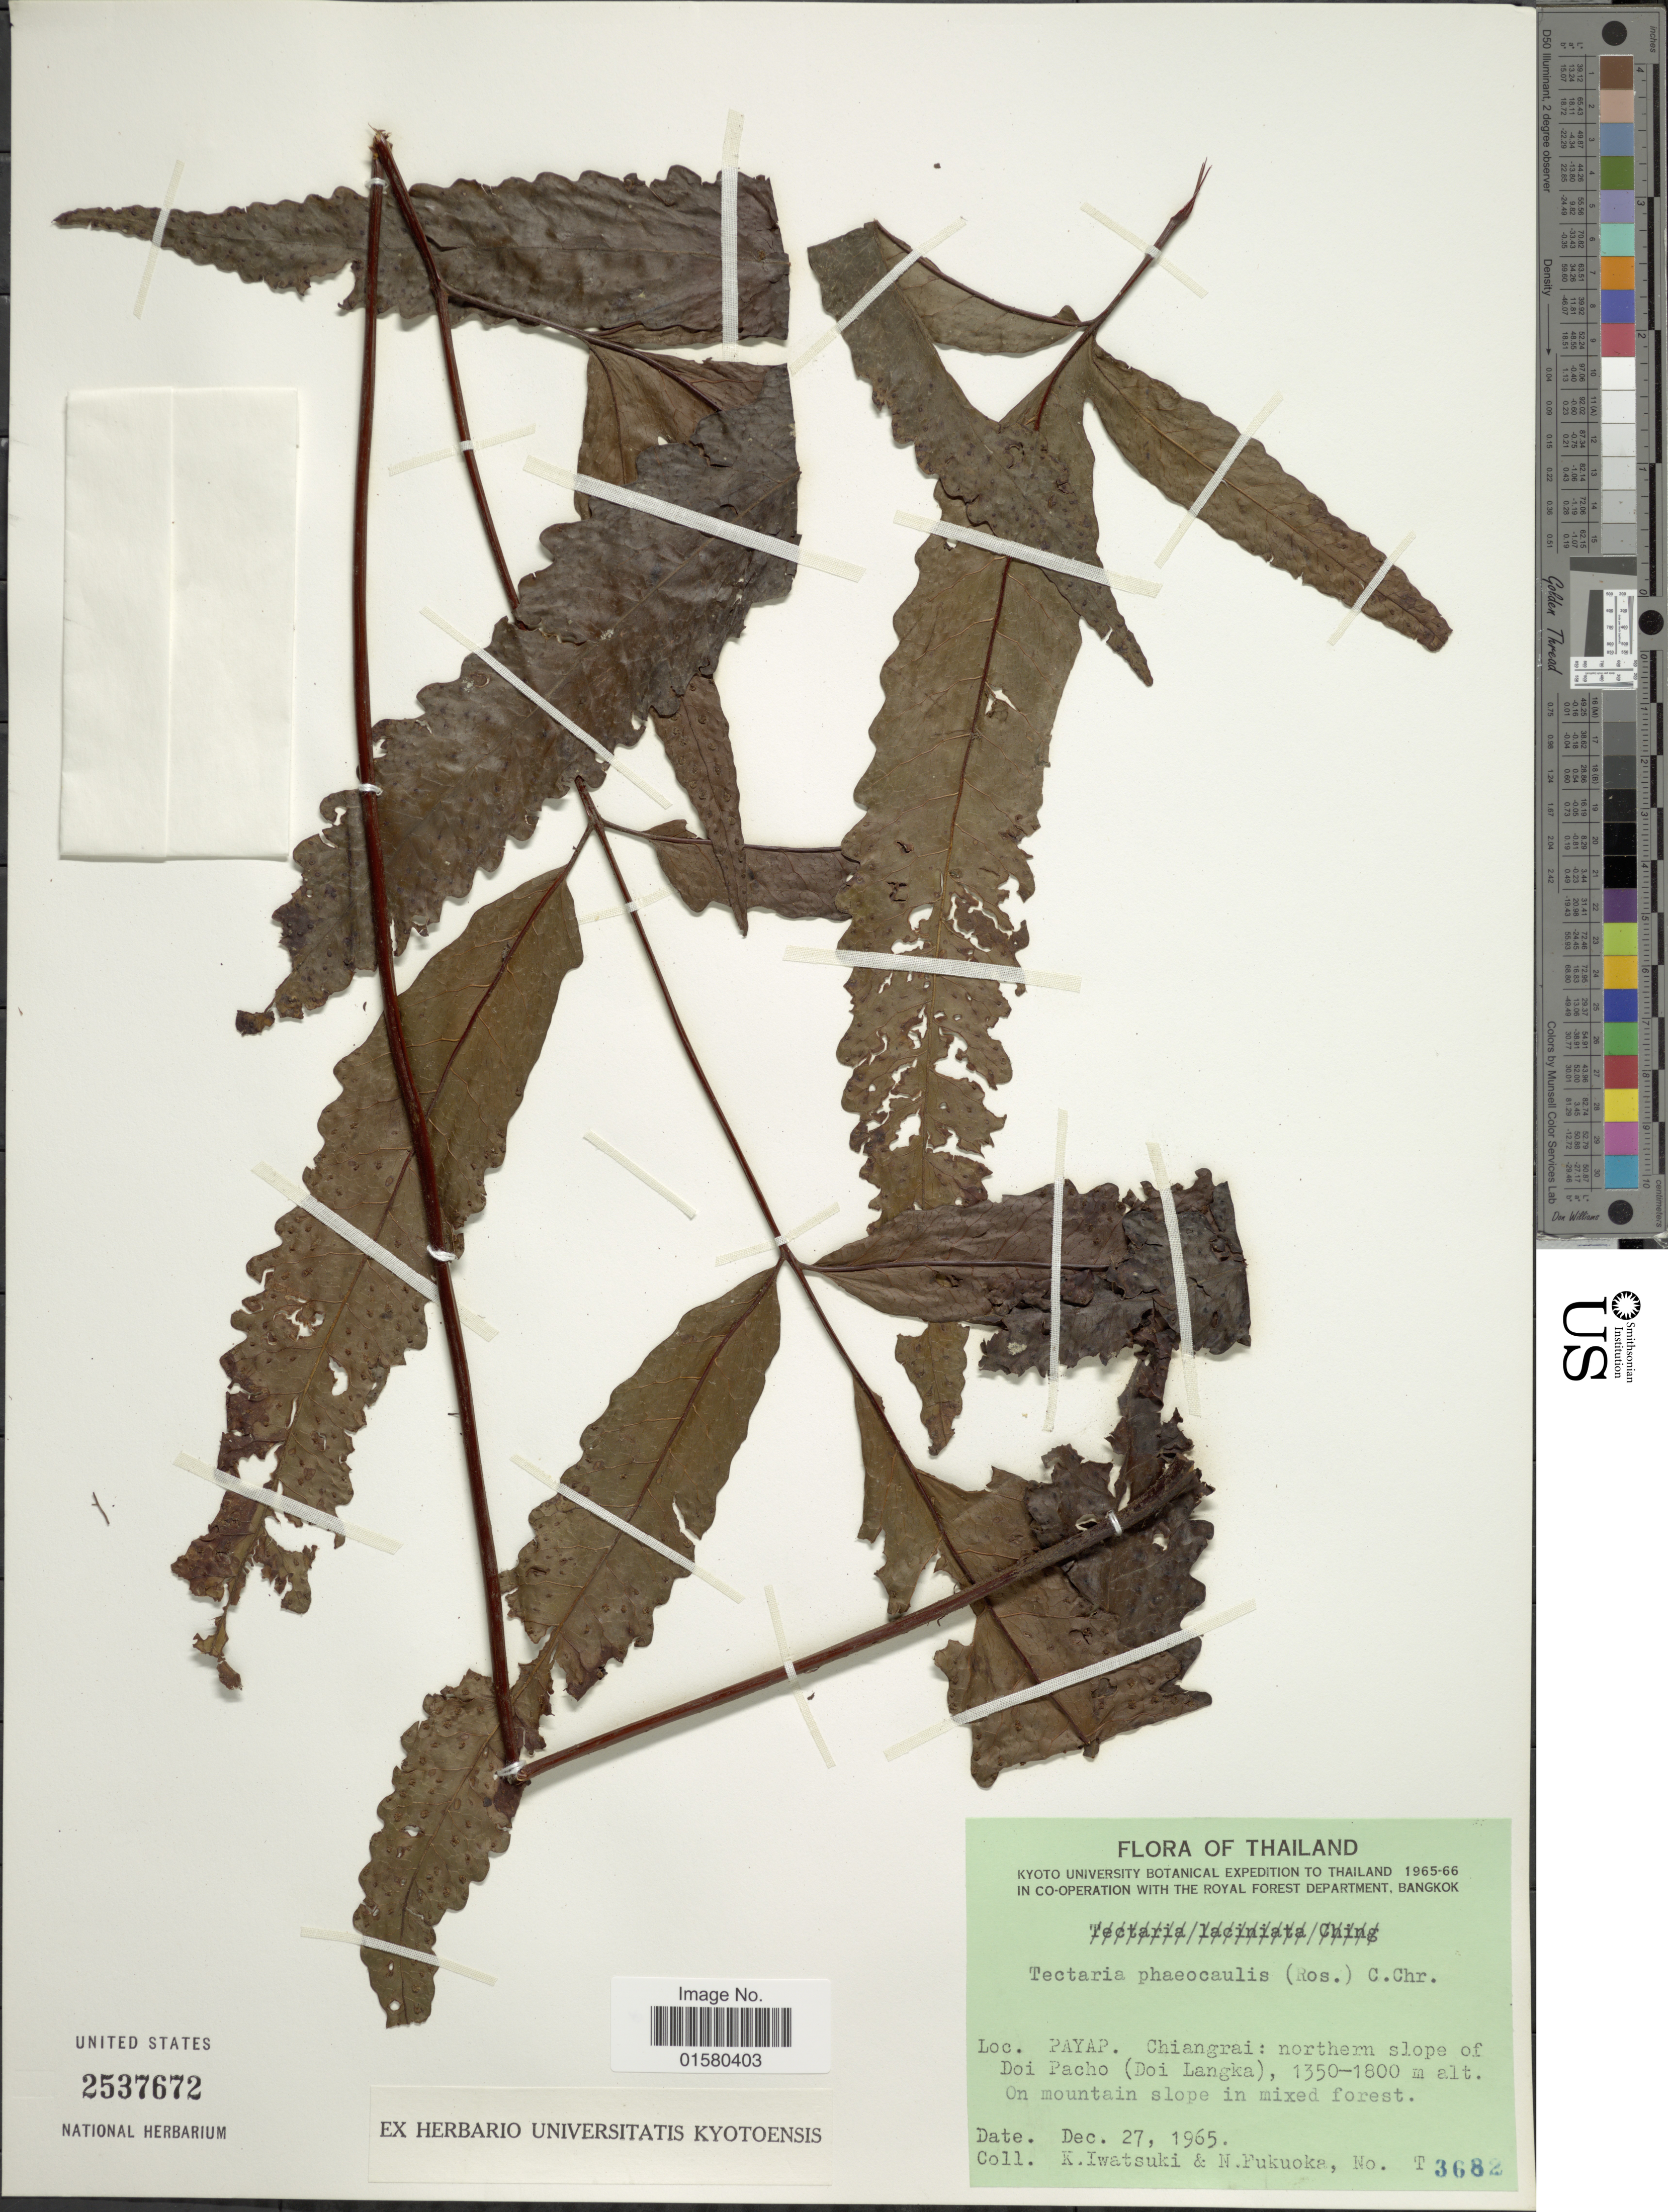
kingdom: Plantae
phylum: Tracheophyta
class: Polypodiopsida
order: Polypodiales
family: Tectariaceae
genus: Tectaria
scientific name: Tectaria phaeocaulis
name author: (Rosenst.) C. Chr.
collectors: K. Iwatsuki & N. Fukuoka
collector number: T 3682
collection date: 1965-12-27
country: Thailand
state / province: Chiang Rai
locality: Payap.Chiangrai: northern slope of Doi Pacho (doi Langka)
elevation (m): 1350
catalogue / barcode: US 3537672